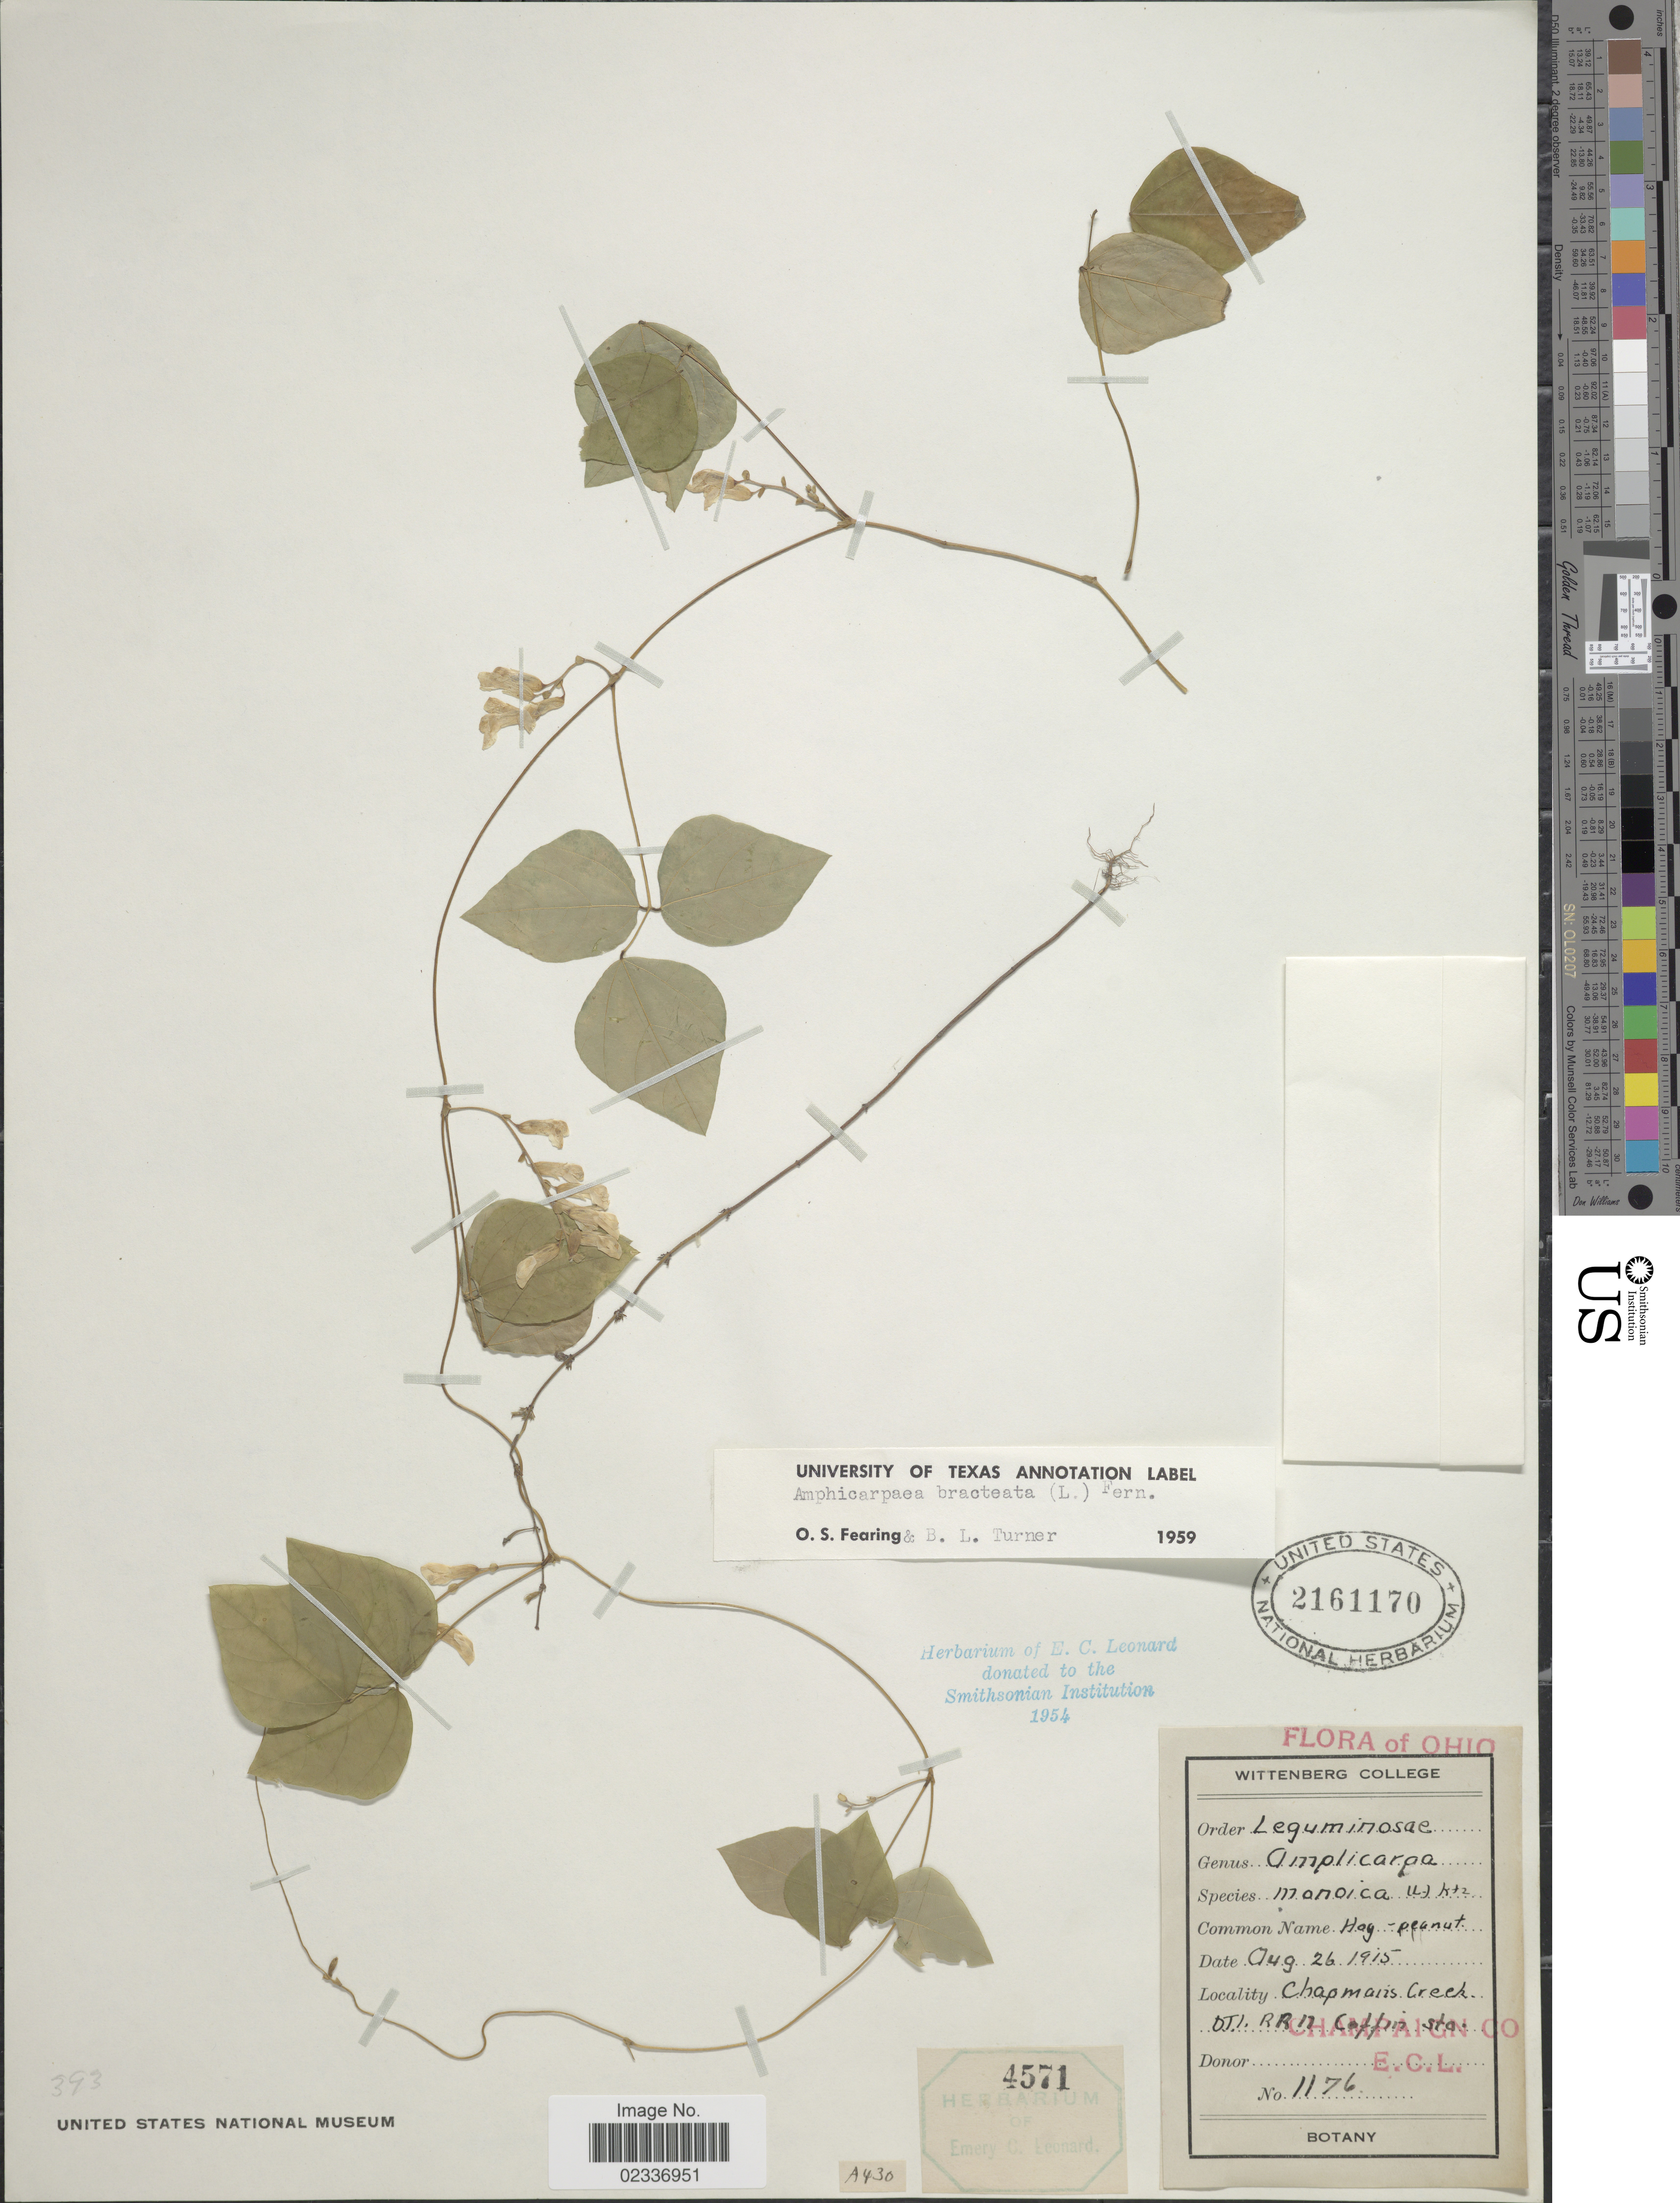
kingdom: Plantae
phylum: Tracheophyta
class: Magnoliopsida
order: Fabales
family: Fabaceae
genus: Amphicarpaea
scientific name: Amphicarpaea bracteata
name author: (L.) Fernald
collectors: E. C. Leonard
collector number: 1176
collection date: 1915-08-26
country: United States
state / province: Ohio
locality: Chapman's Creek, Champaign Co.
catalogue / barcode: US 2161170